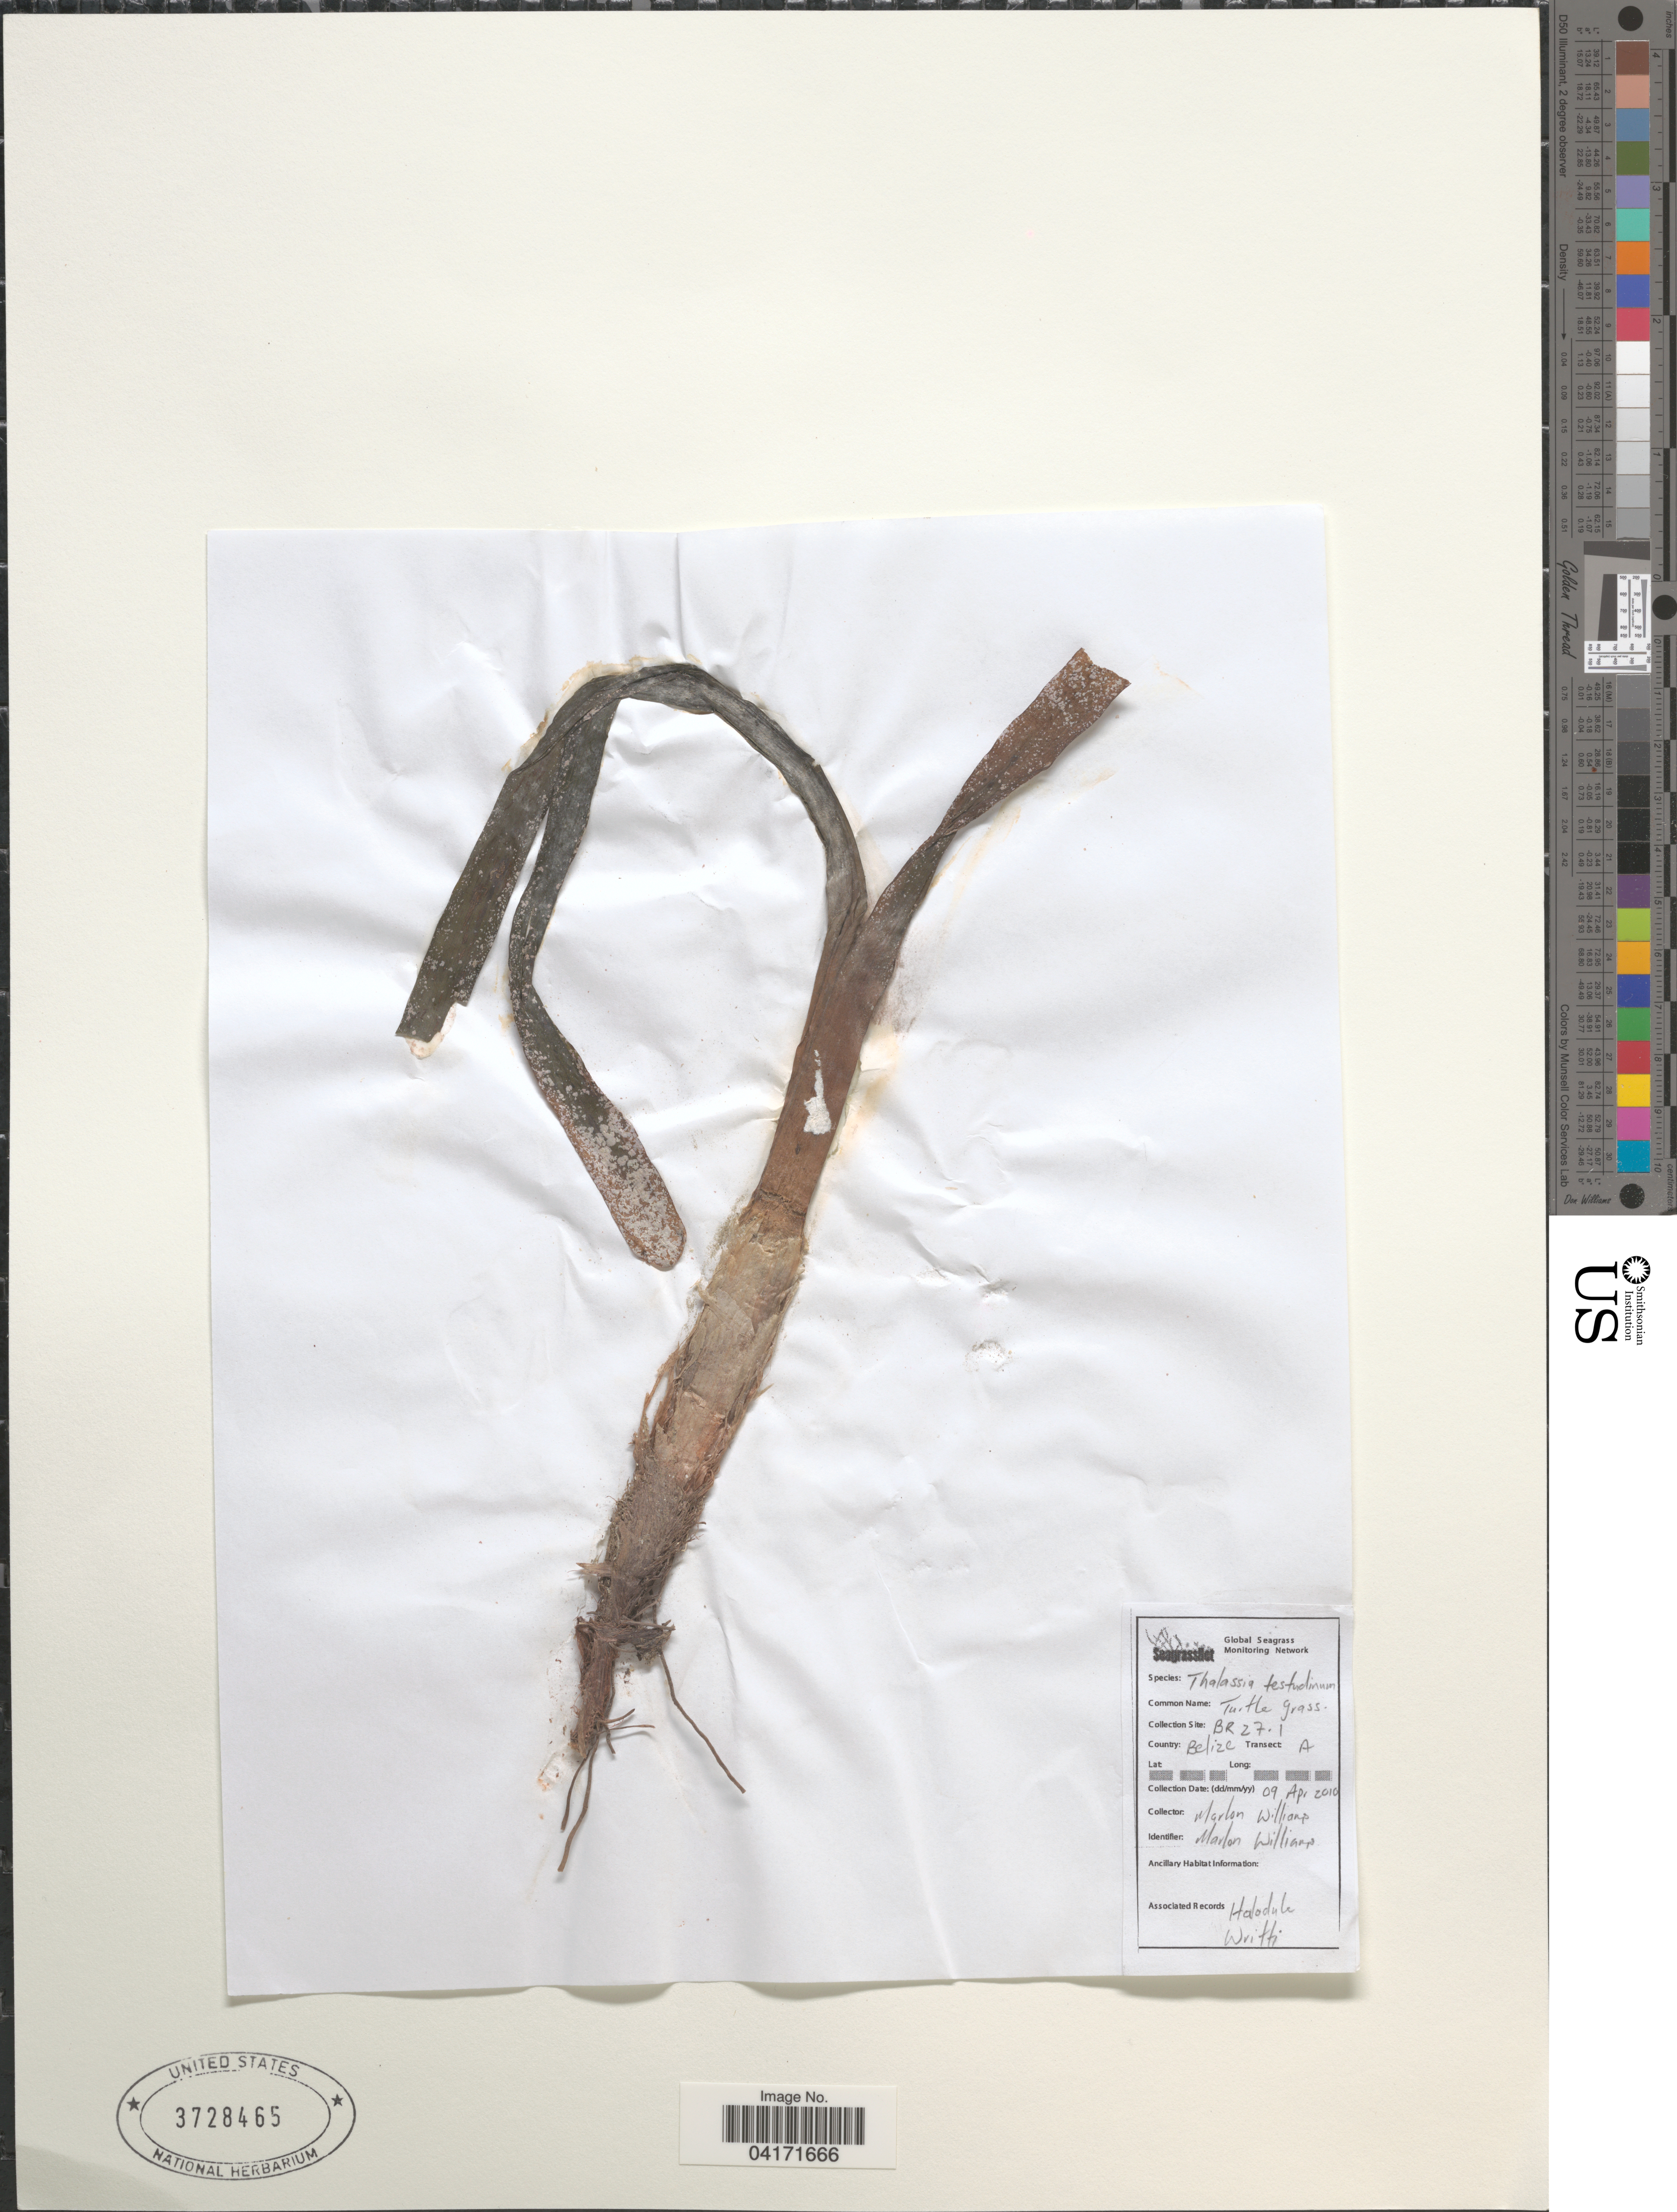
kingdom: Plantae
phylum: Tracheophyta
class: Liliopsida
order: Alismatales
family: Hydrocharitaceae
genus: Thalassia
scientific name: Thalassia testudinum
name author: Banks & Sol. ex K.D. Koenig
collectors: Mr. Williams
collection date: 2010-04-09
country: Belize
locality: BR27.1. Transect: A.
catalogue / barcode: US 3728465